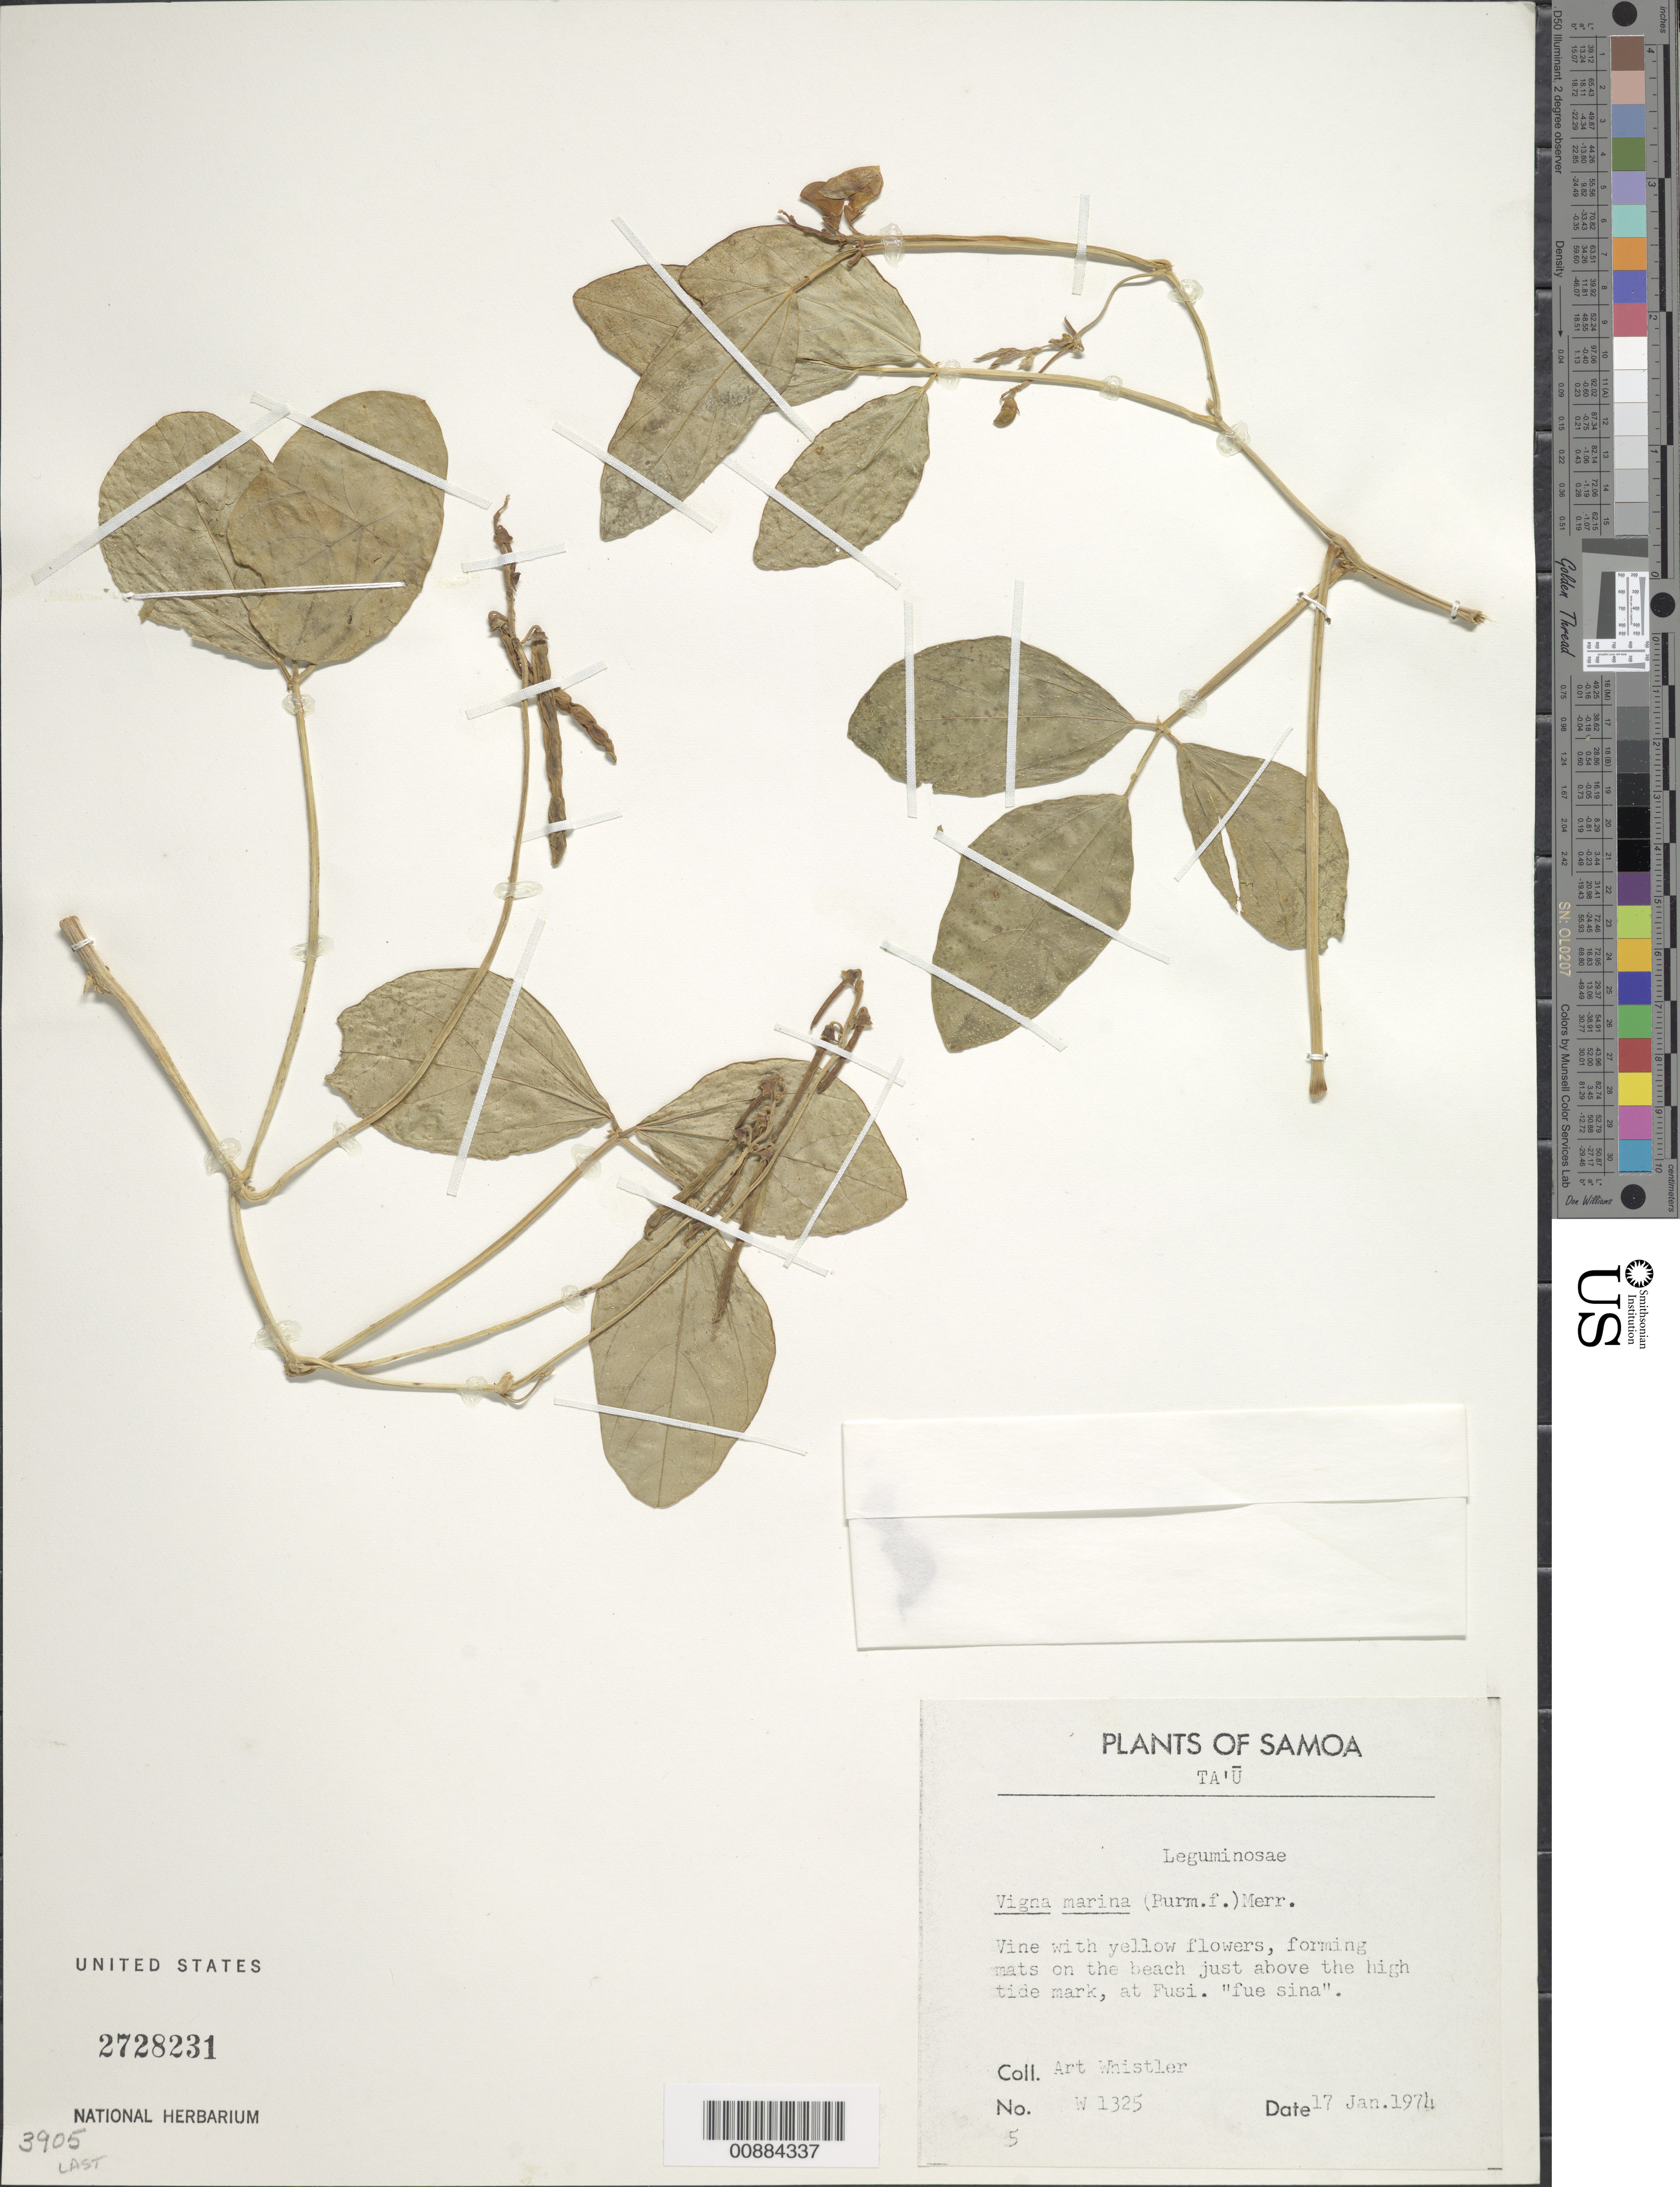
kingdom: Plantae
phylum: Tracheophyta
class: Magnoliopsida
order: Fabales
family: Fabaceae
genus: Vigna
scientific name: Vigna marina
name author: (Burm.) Merr.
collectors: A. Whistler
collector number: W 1325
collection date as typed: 17 Jan 1974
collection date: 1974-01-17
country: American Samoa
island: Ta'u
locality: Just above the high tide mark on the beach.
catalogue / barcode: US 2728231